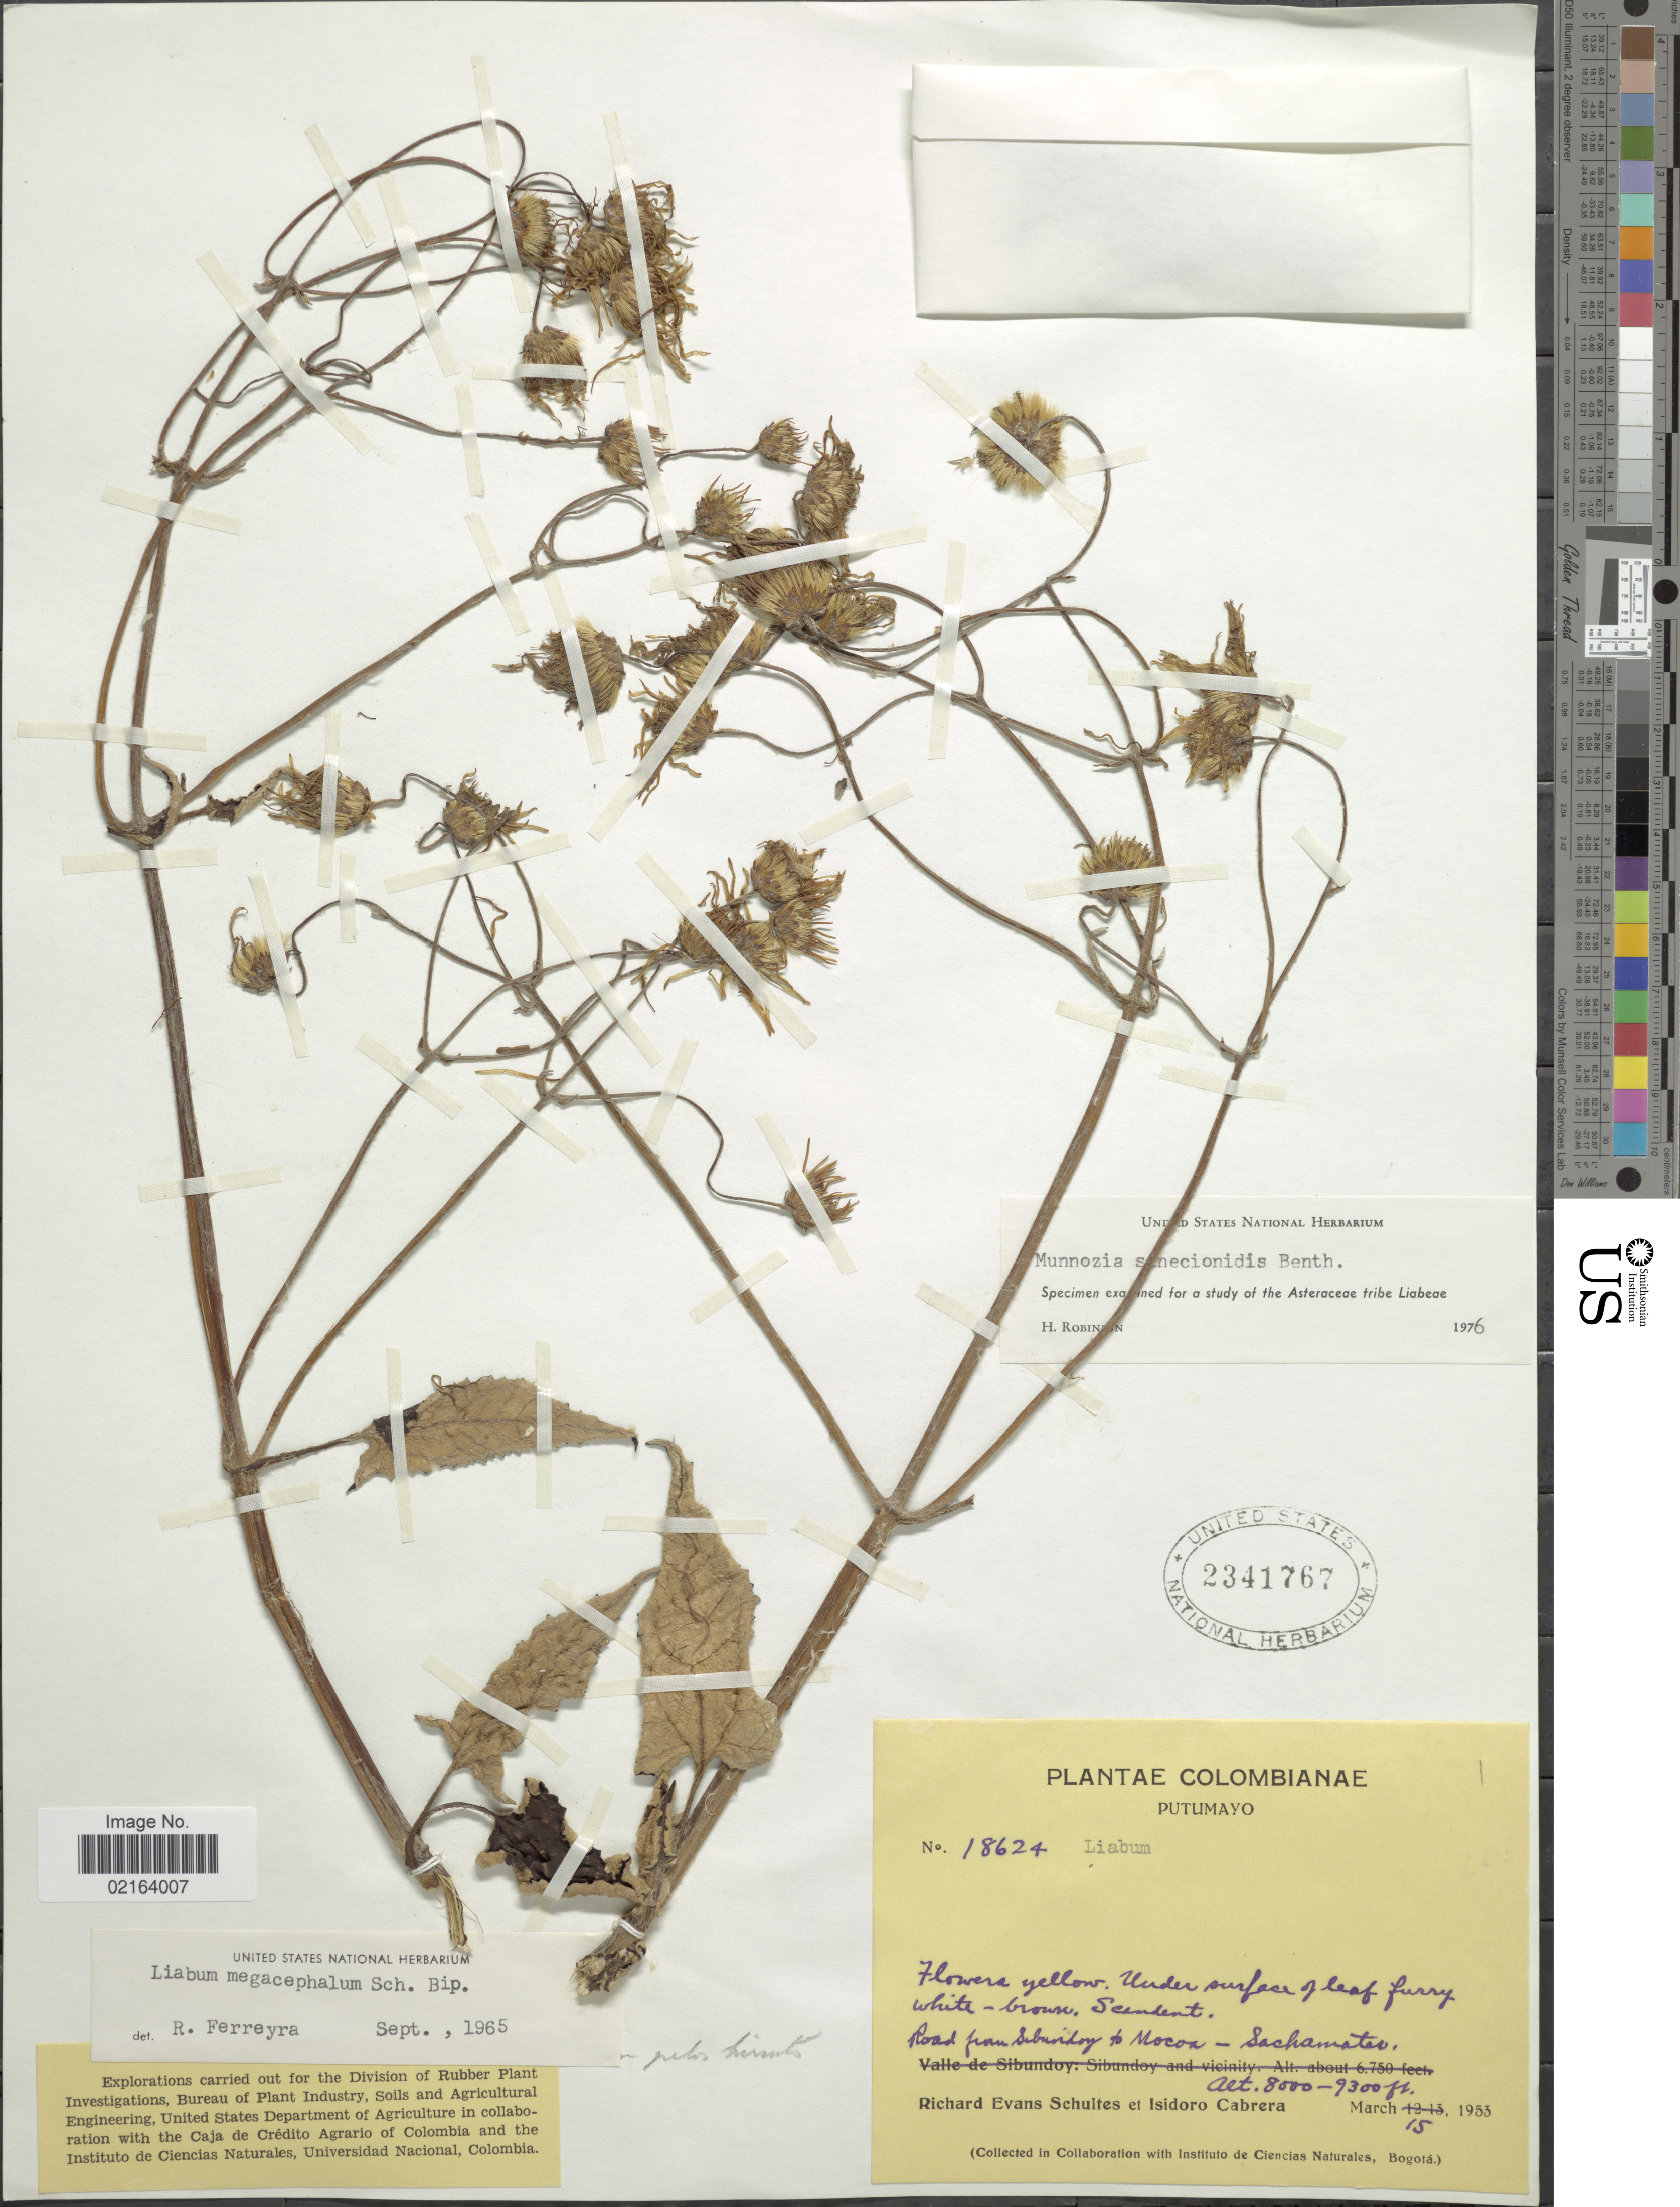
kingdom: Plantae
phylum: Tracheophyta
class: Magnoliopsida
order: Asterales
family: Asteraceae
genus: Munnozia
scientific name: Munnozia senecionidis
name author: Benth.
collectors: R. E. Schultes & I. Cabrera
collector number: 18624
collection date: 1953-03-15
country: Colombia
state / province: Putumayo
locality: Road from Sibundoy to Mocoa, Sachamateol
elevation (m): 2438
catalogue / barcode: US 2341767